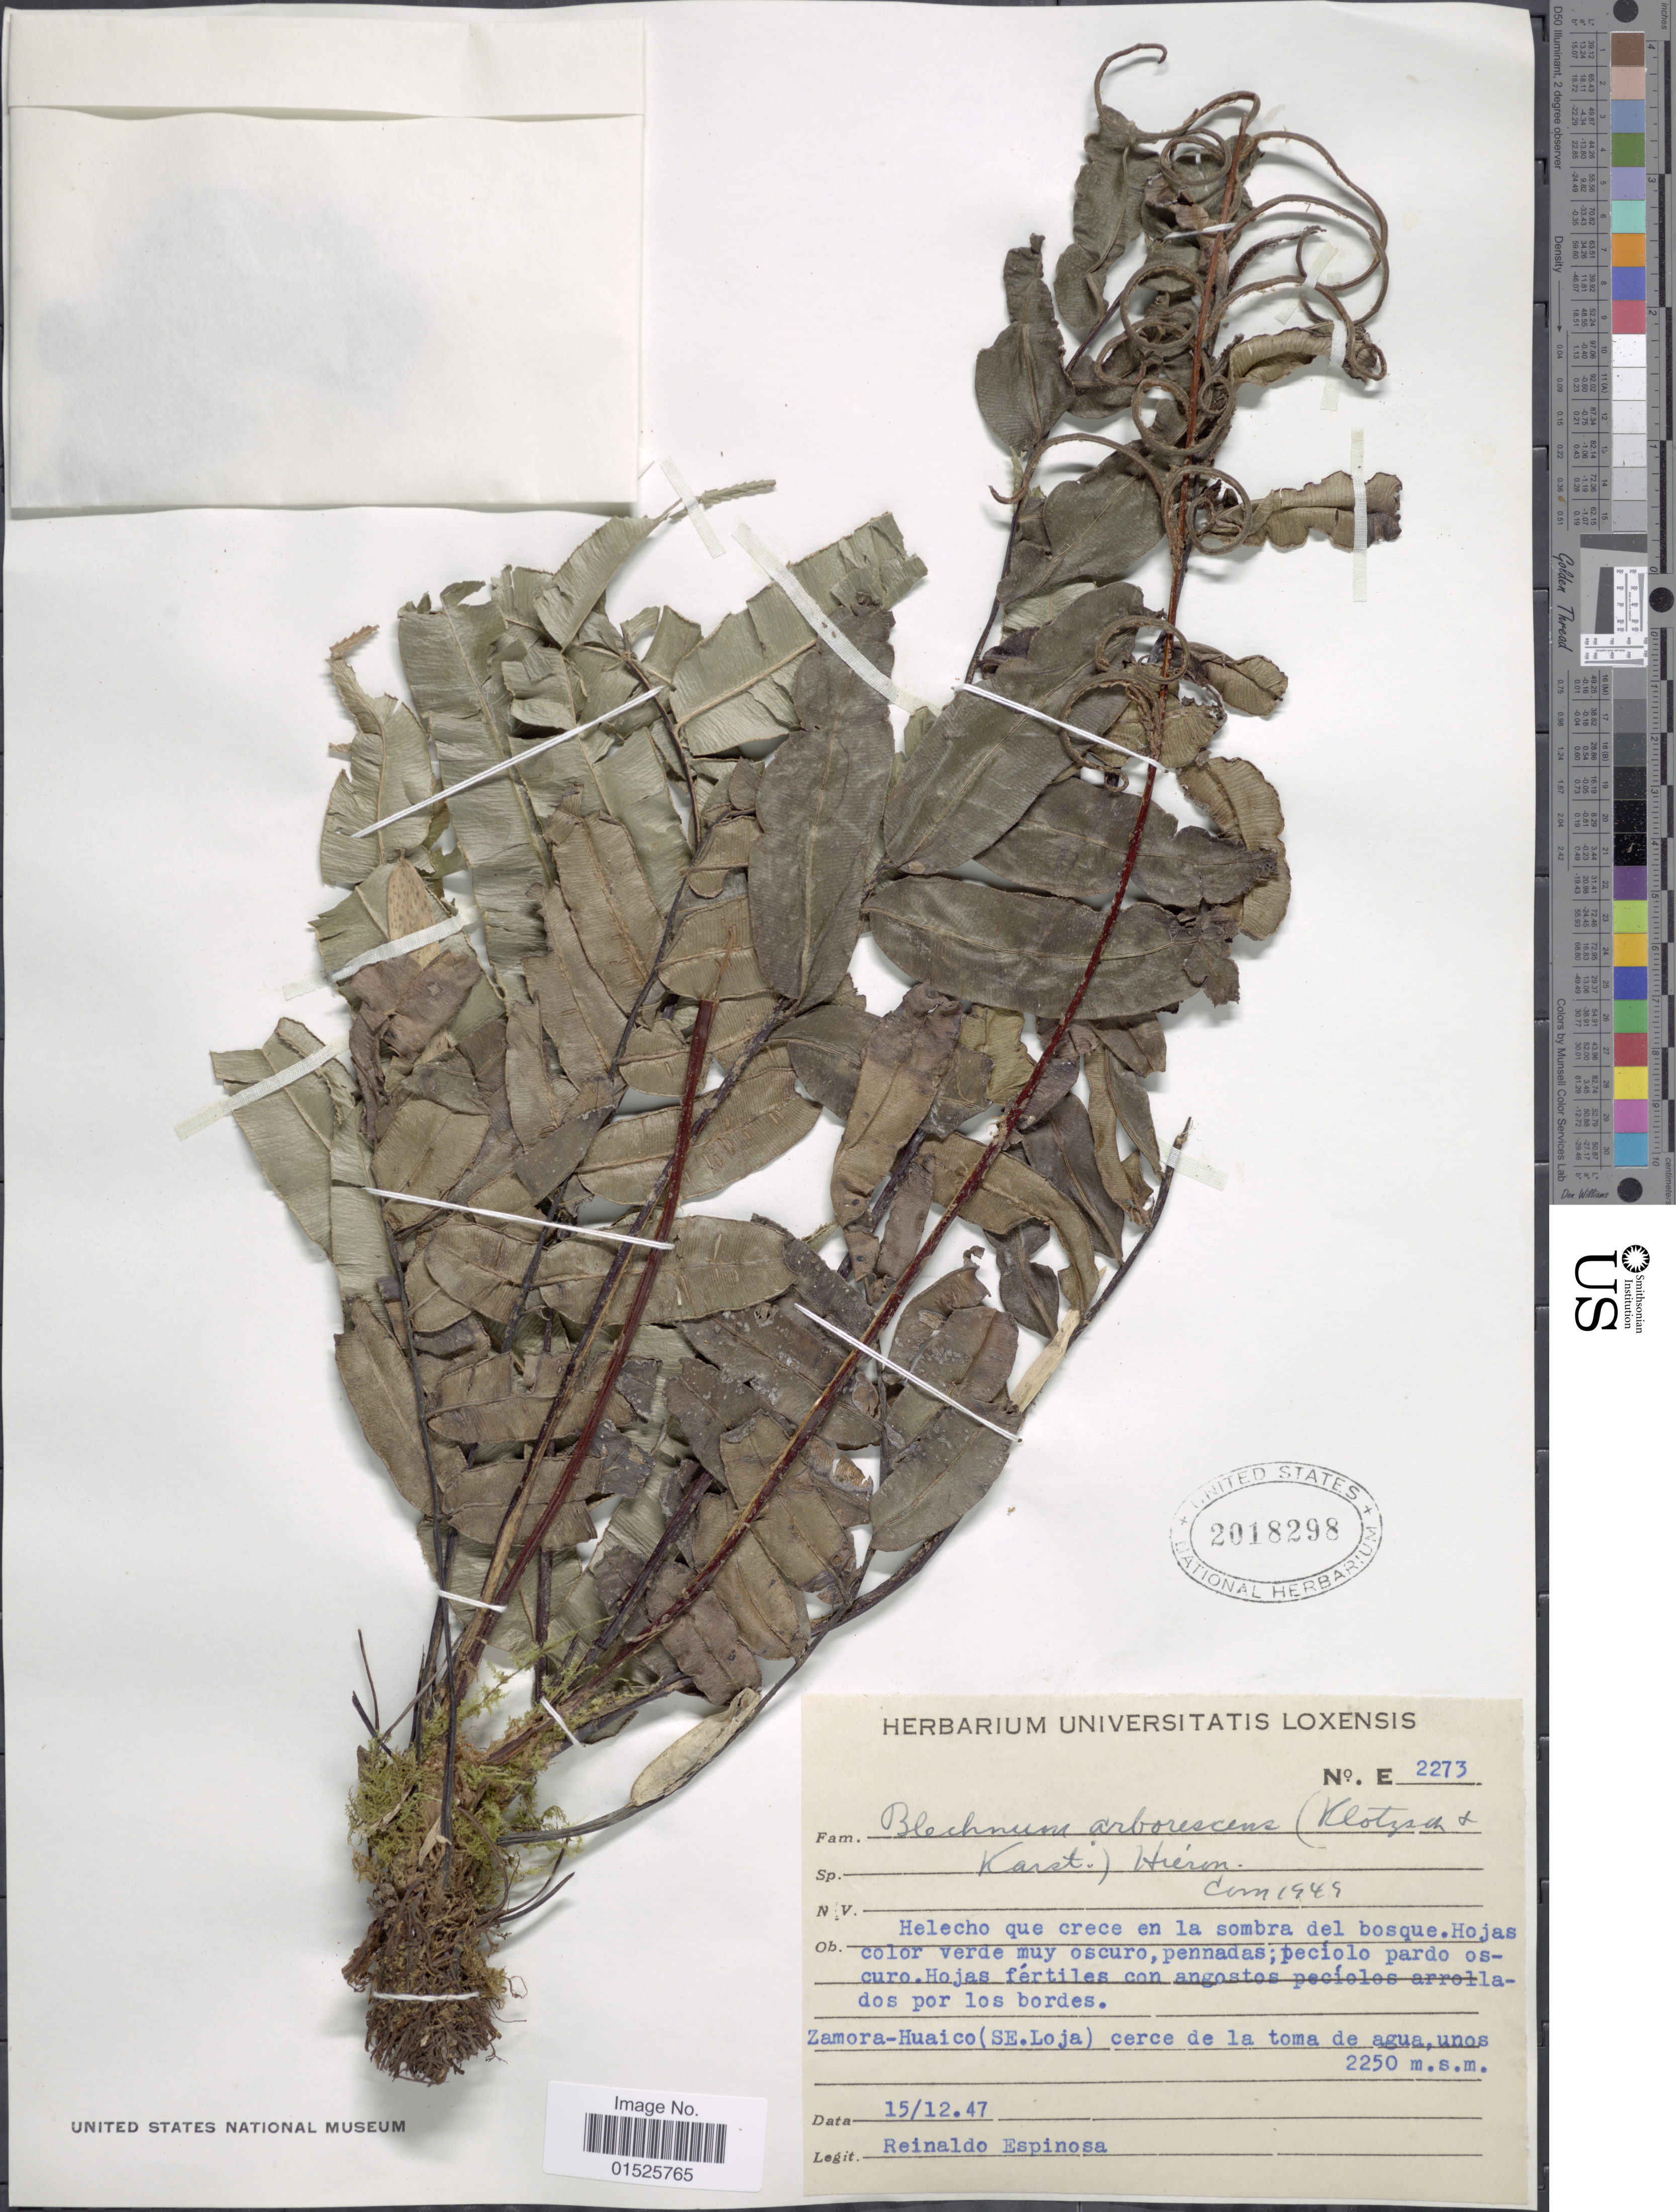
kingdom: Plantae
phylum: Tracheophyta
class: Polypodiopsida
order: Polypodiales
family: Blechnaceae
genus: Blechnum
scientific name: Blechnum cordatum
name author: (Desv.) Hieron.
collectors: R. Espinosa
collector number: E 2273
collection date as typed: Transcribed d/m/y: 15/12/47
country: Ecuador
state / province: Loja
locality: Zamora-Huaico (SE. Loja) cerce de la toma de agua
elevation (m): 2250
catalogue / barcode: US 2018298